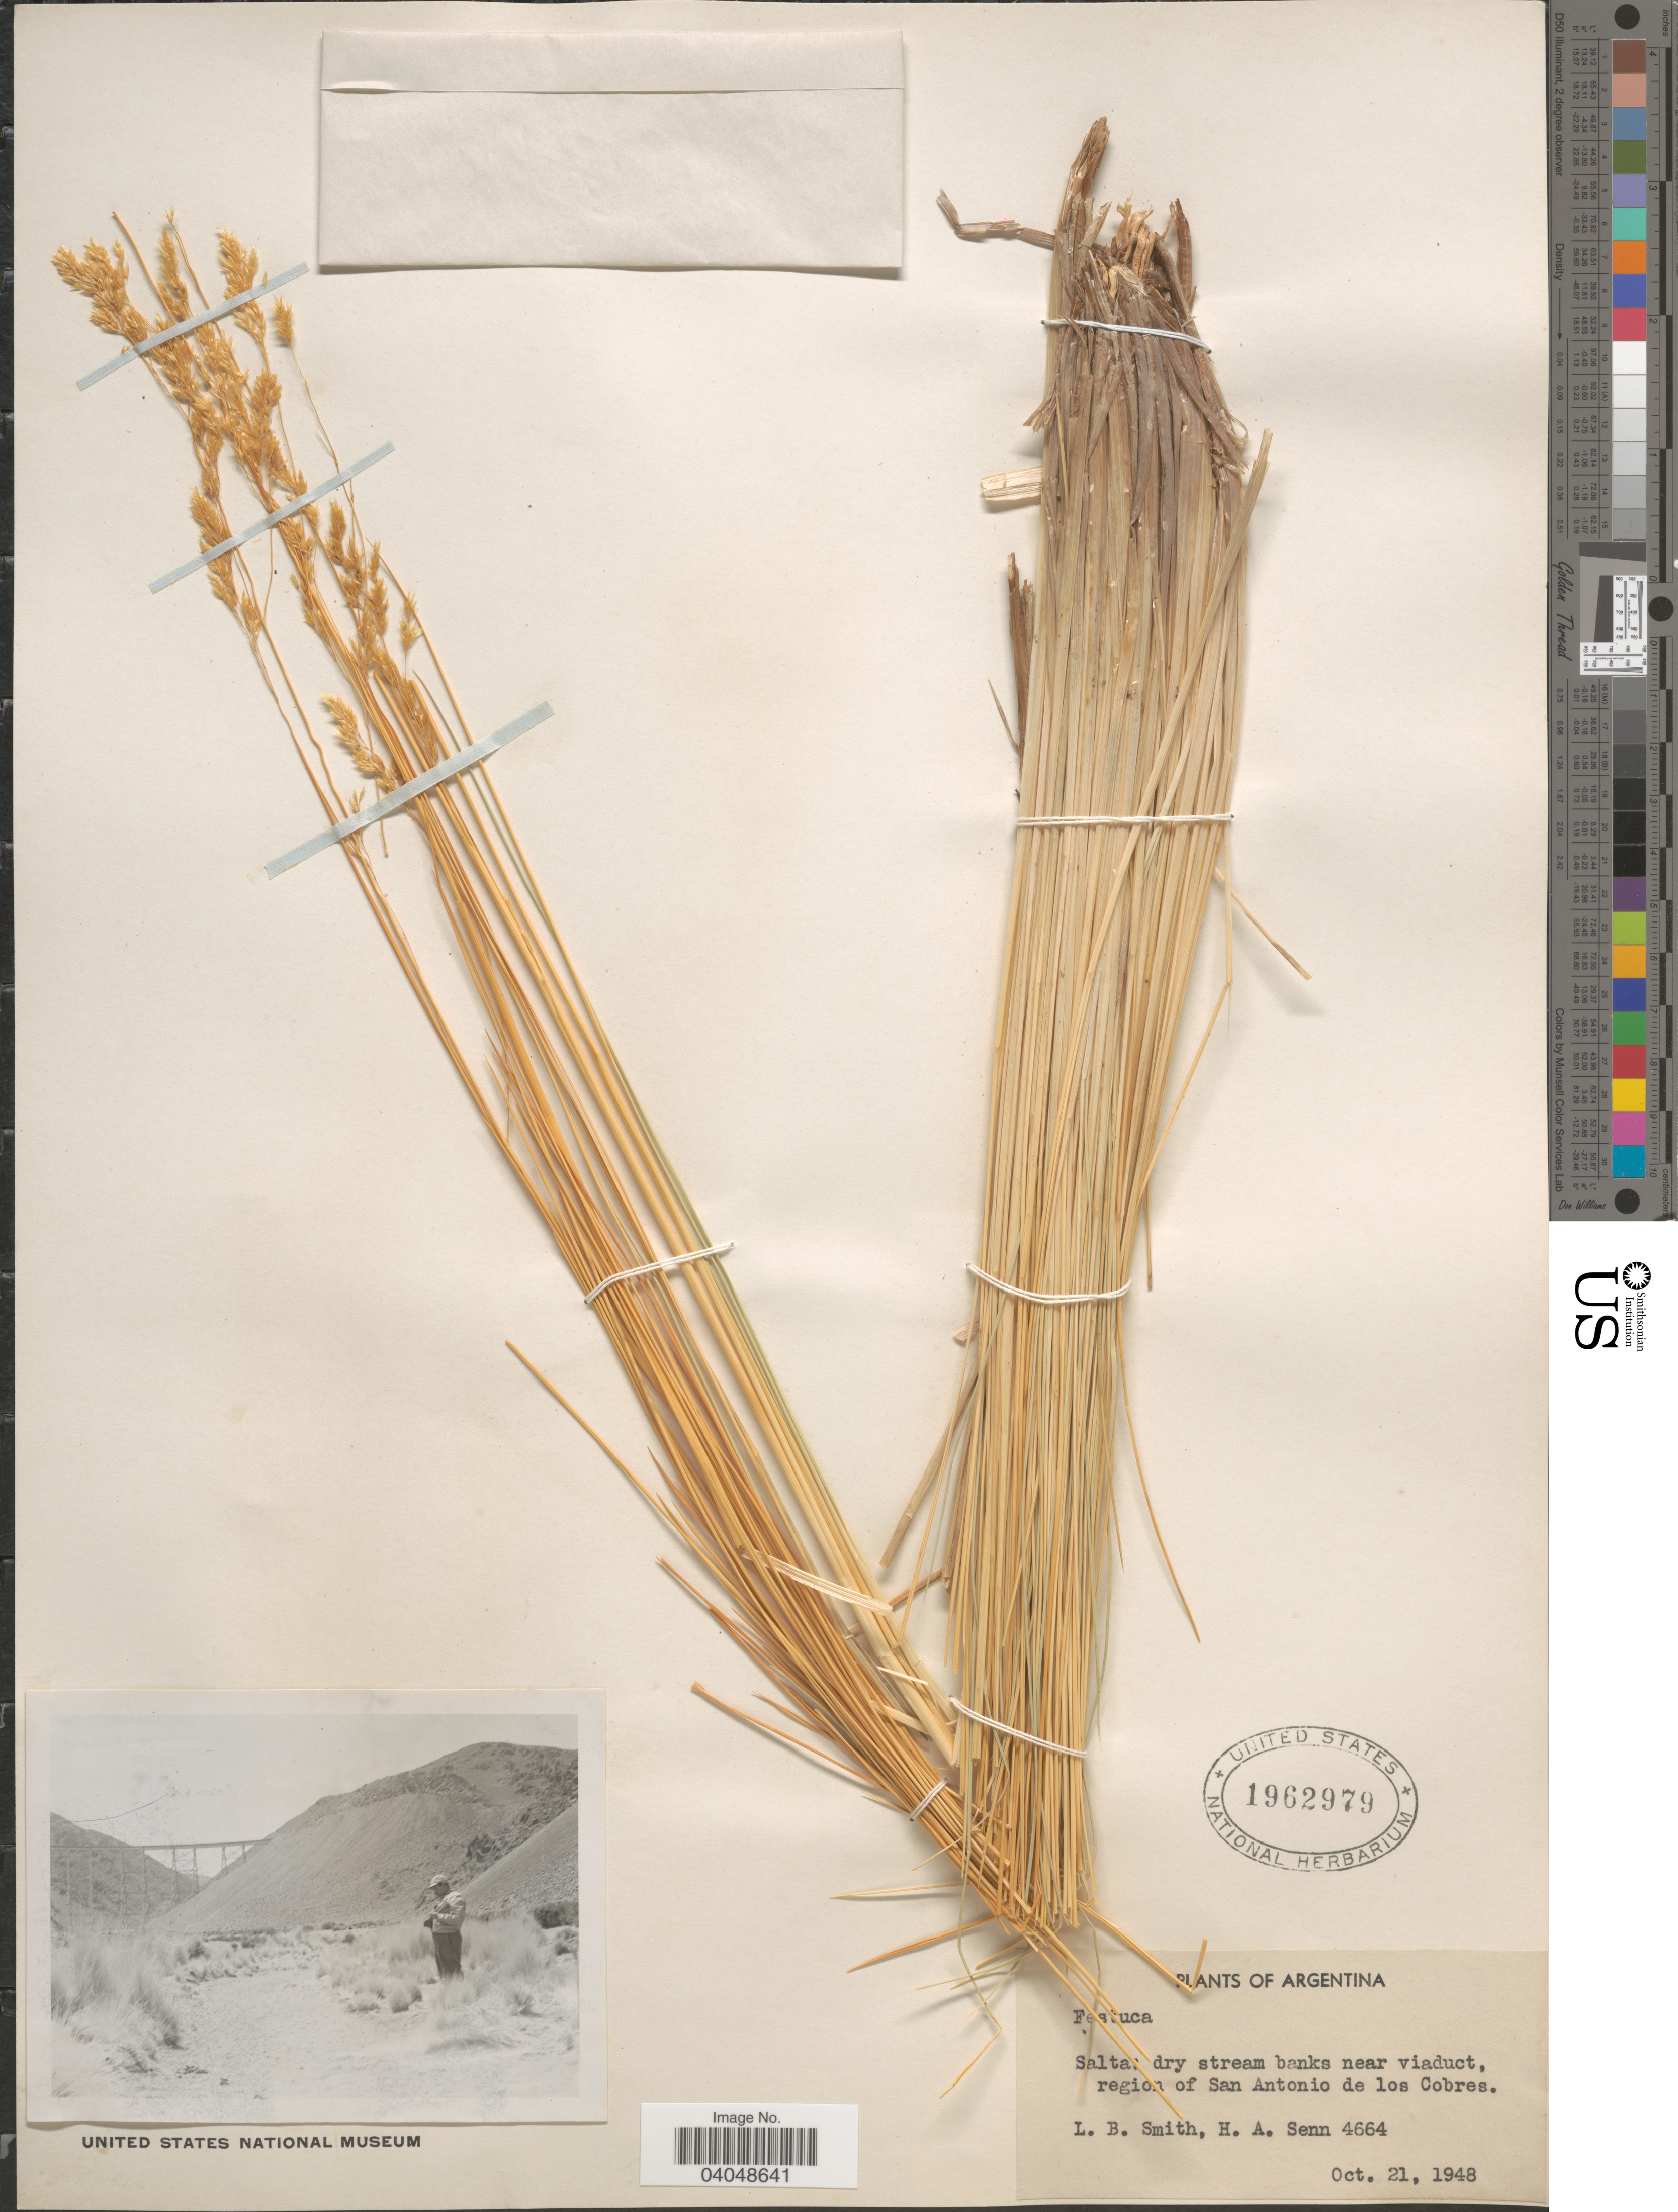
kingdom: Plantae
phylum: Tracheophyta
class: Liliopsida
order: Poales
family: Poaceae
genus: Festuca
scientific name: Festuca sp.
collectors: L. Smith & H. Senn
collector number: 4664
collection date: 1948-10-21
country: Argentina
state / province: Salta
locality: Near viaduct, region of San Antonio de los Cobres.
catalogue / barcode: US 1962979